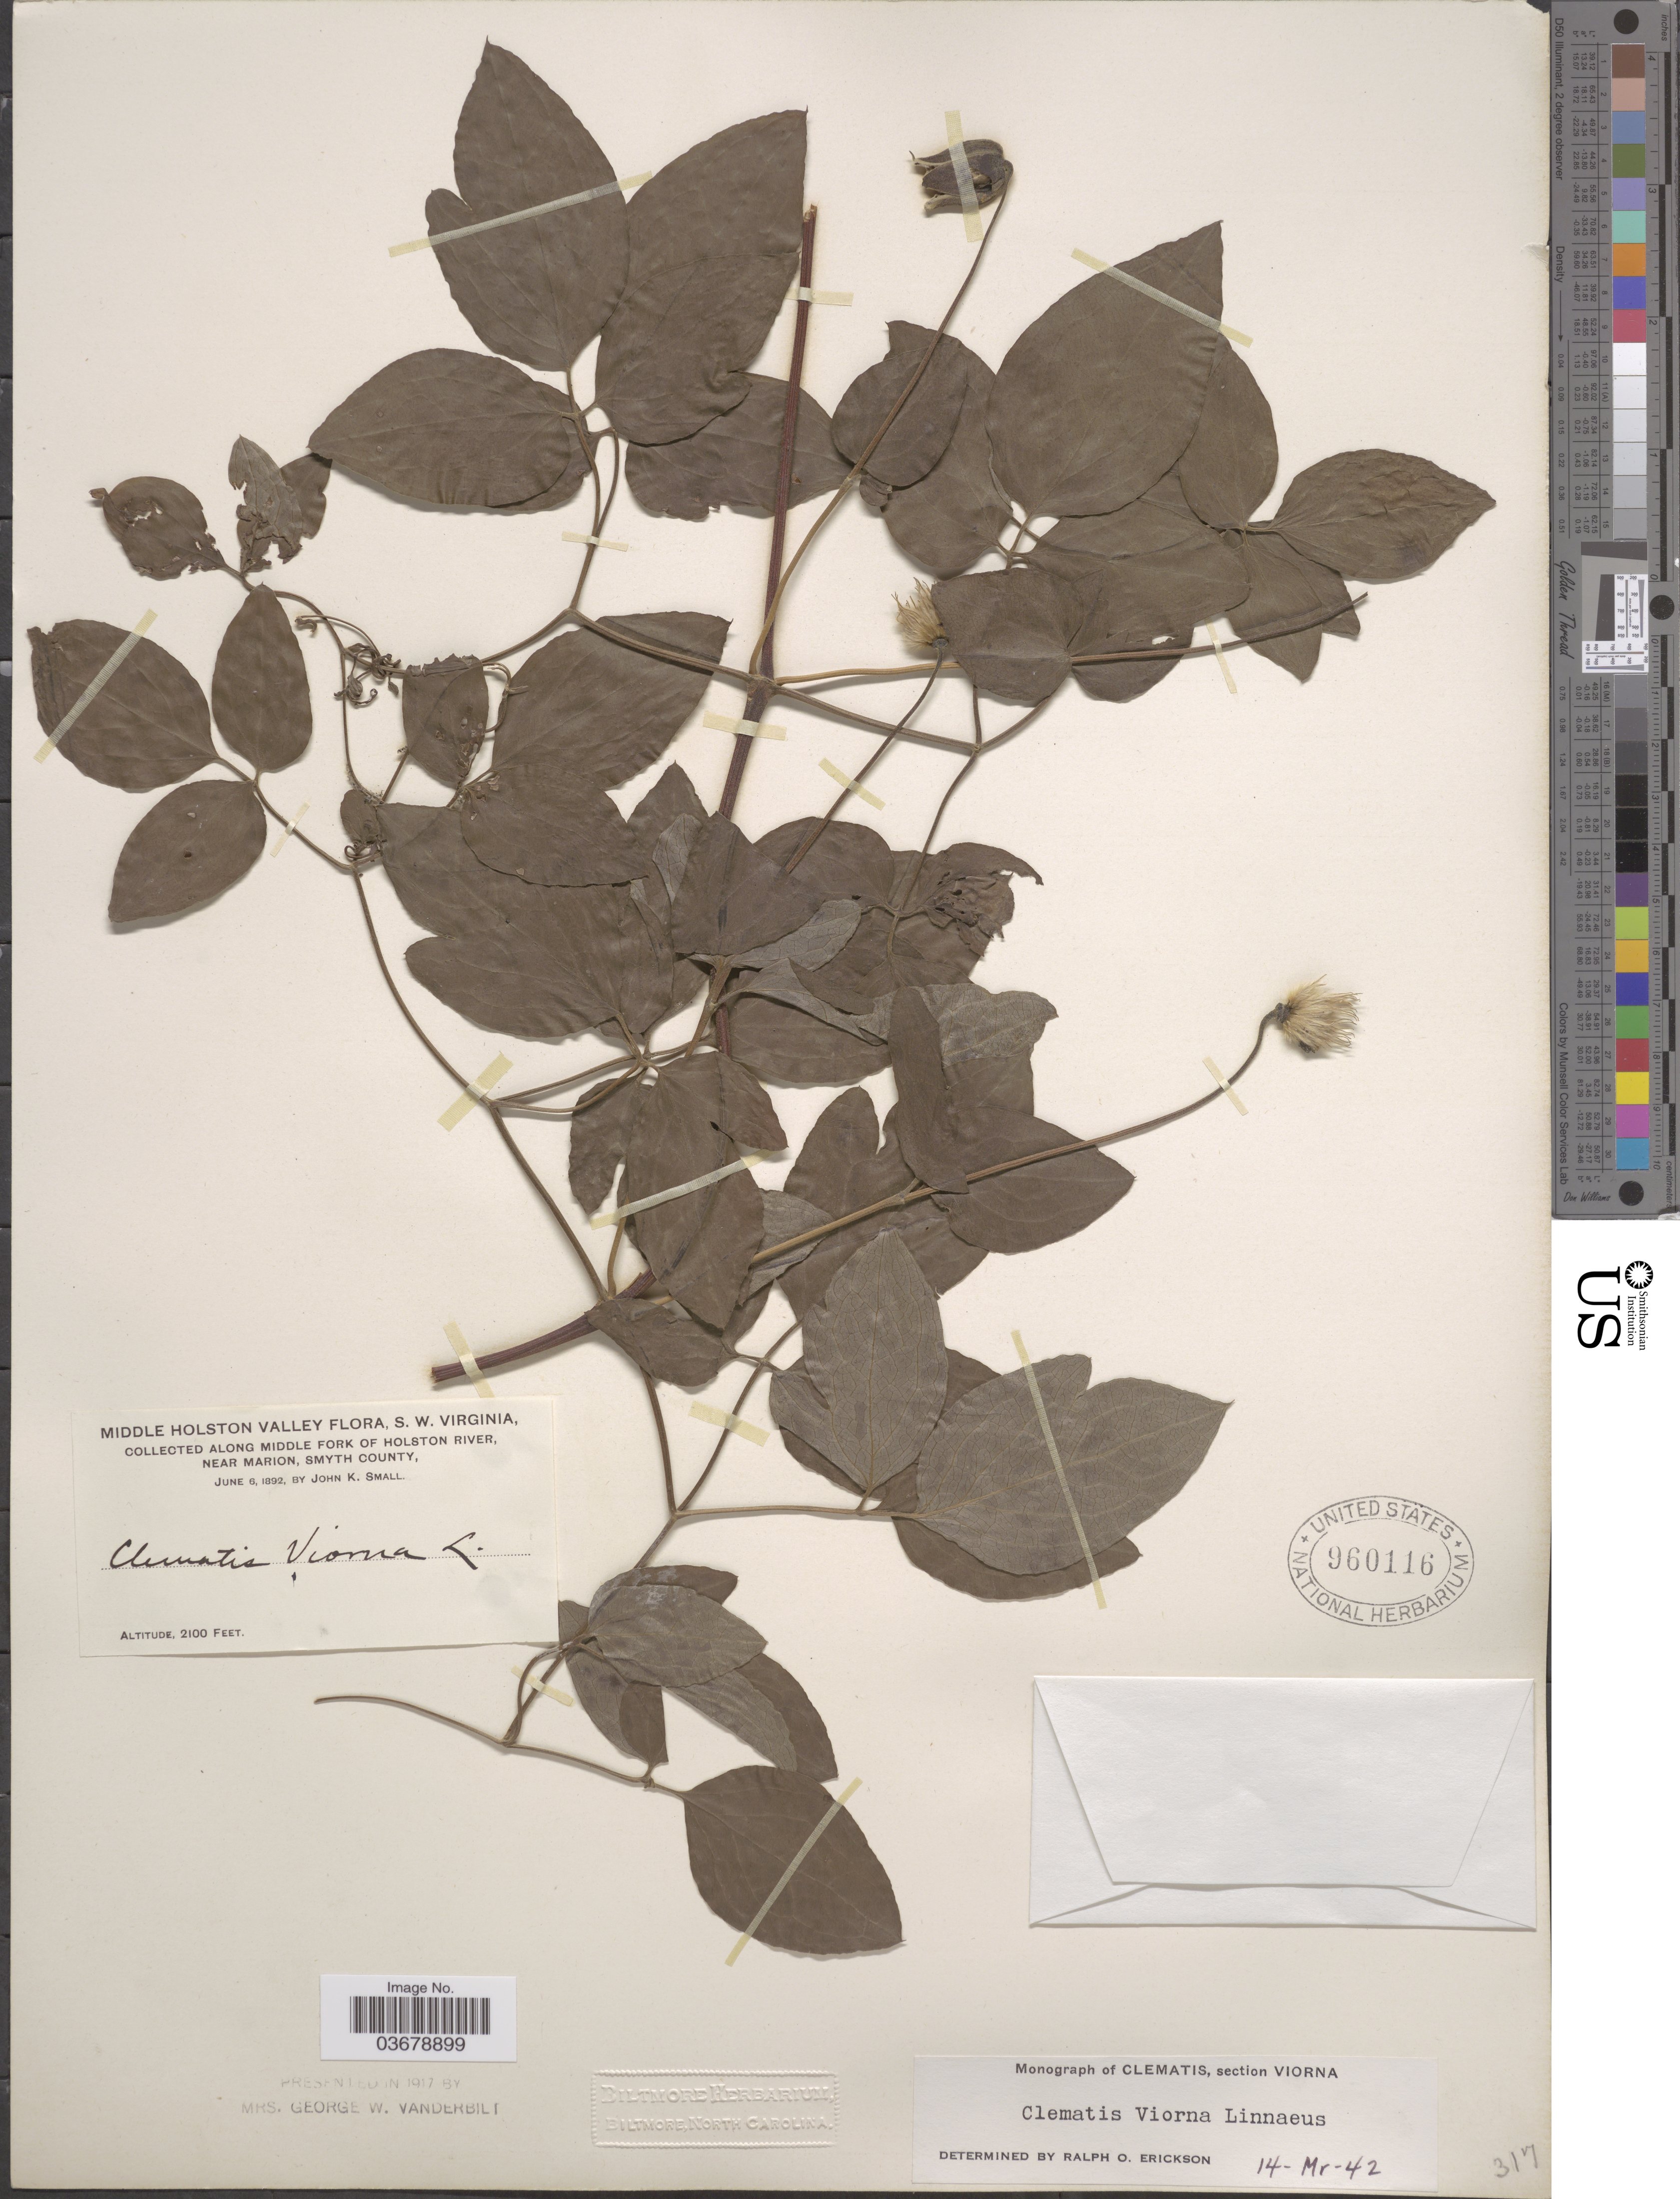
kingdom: Plantae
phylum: Tracheophyta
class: Magnoliopsida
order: Ranunculales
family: Ranunculaceae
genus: Clematis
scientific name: Clematis viorna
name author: L.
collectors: J. K. Small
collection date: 1892-06-06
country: United States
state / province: Virginia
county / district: Smyth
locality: Middle Holston Valley, S. W. Virginia. Along Middle Fork of Holston River, near Marion, Smyth Co.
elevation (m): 640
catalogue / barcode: US 960116